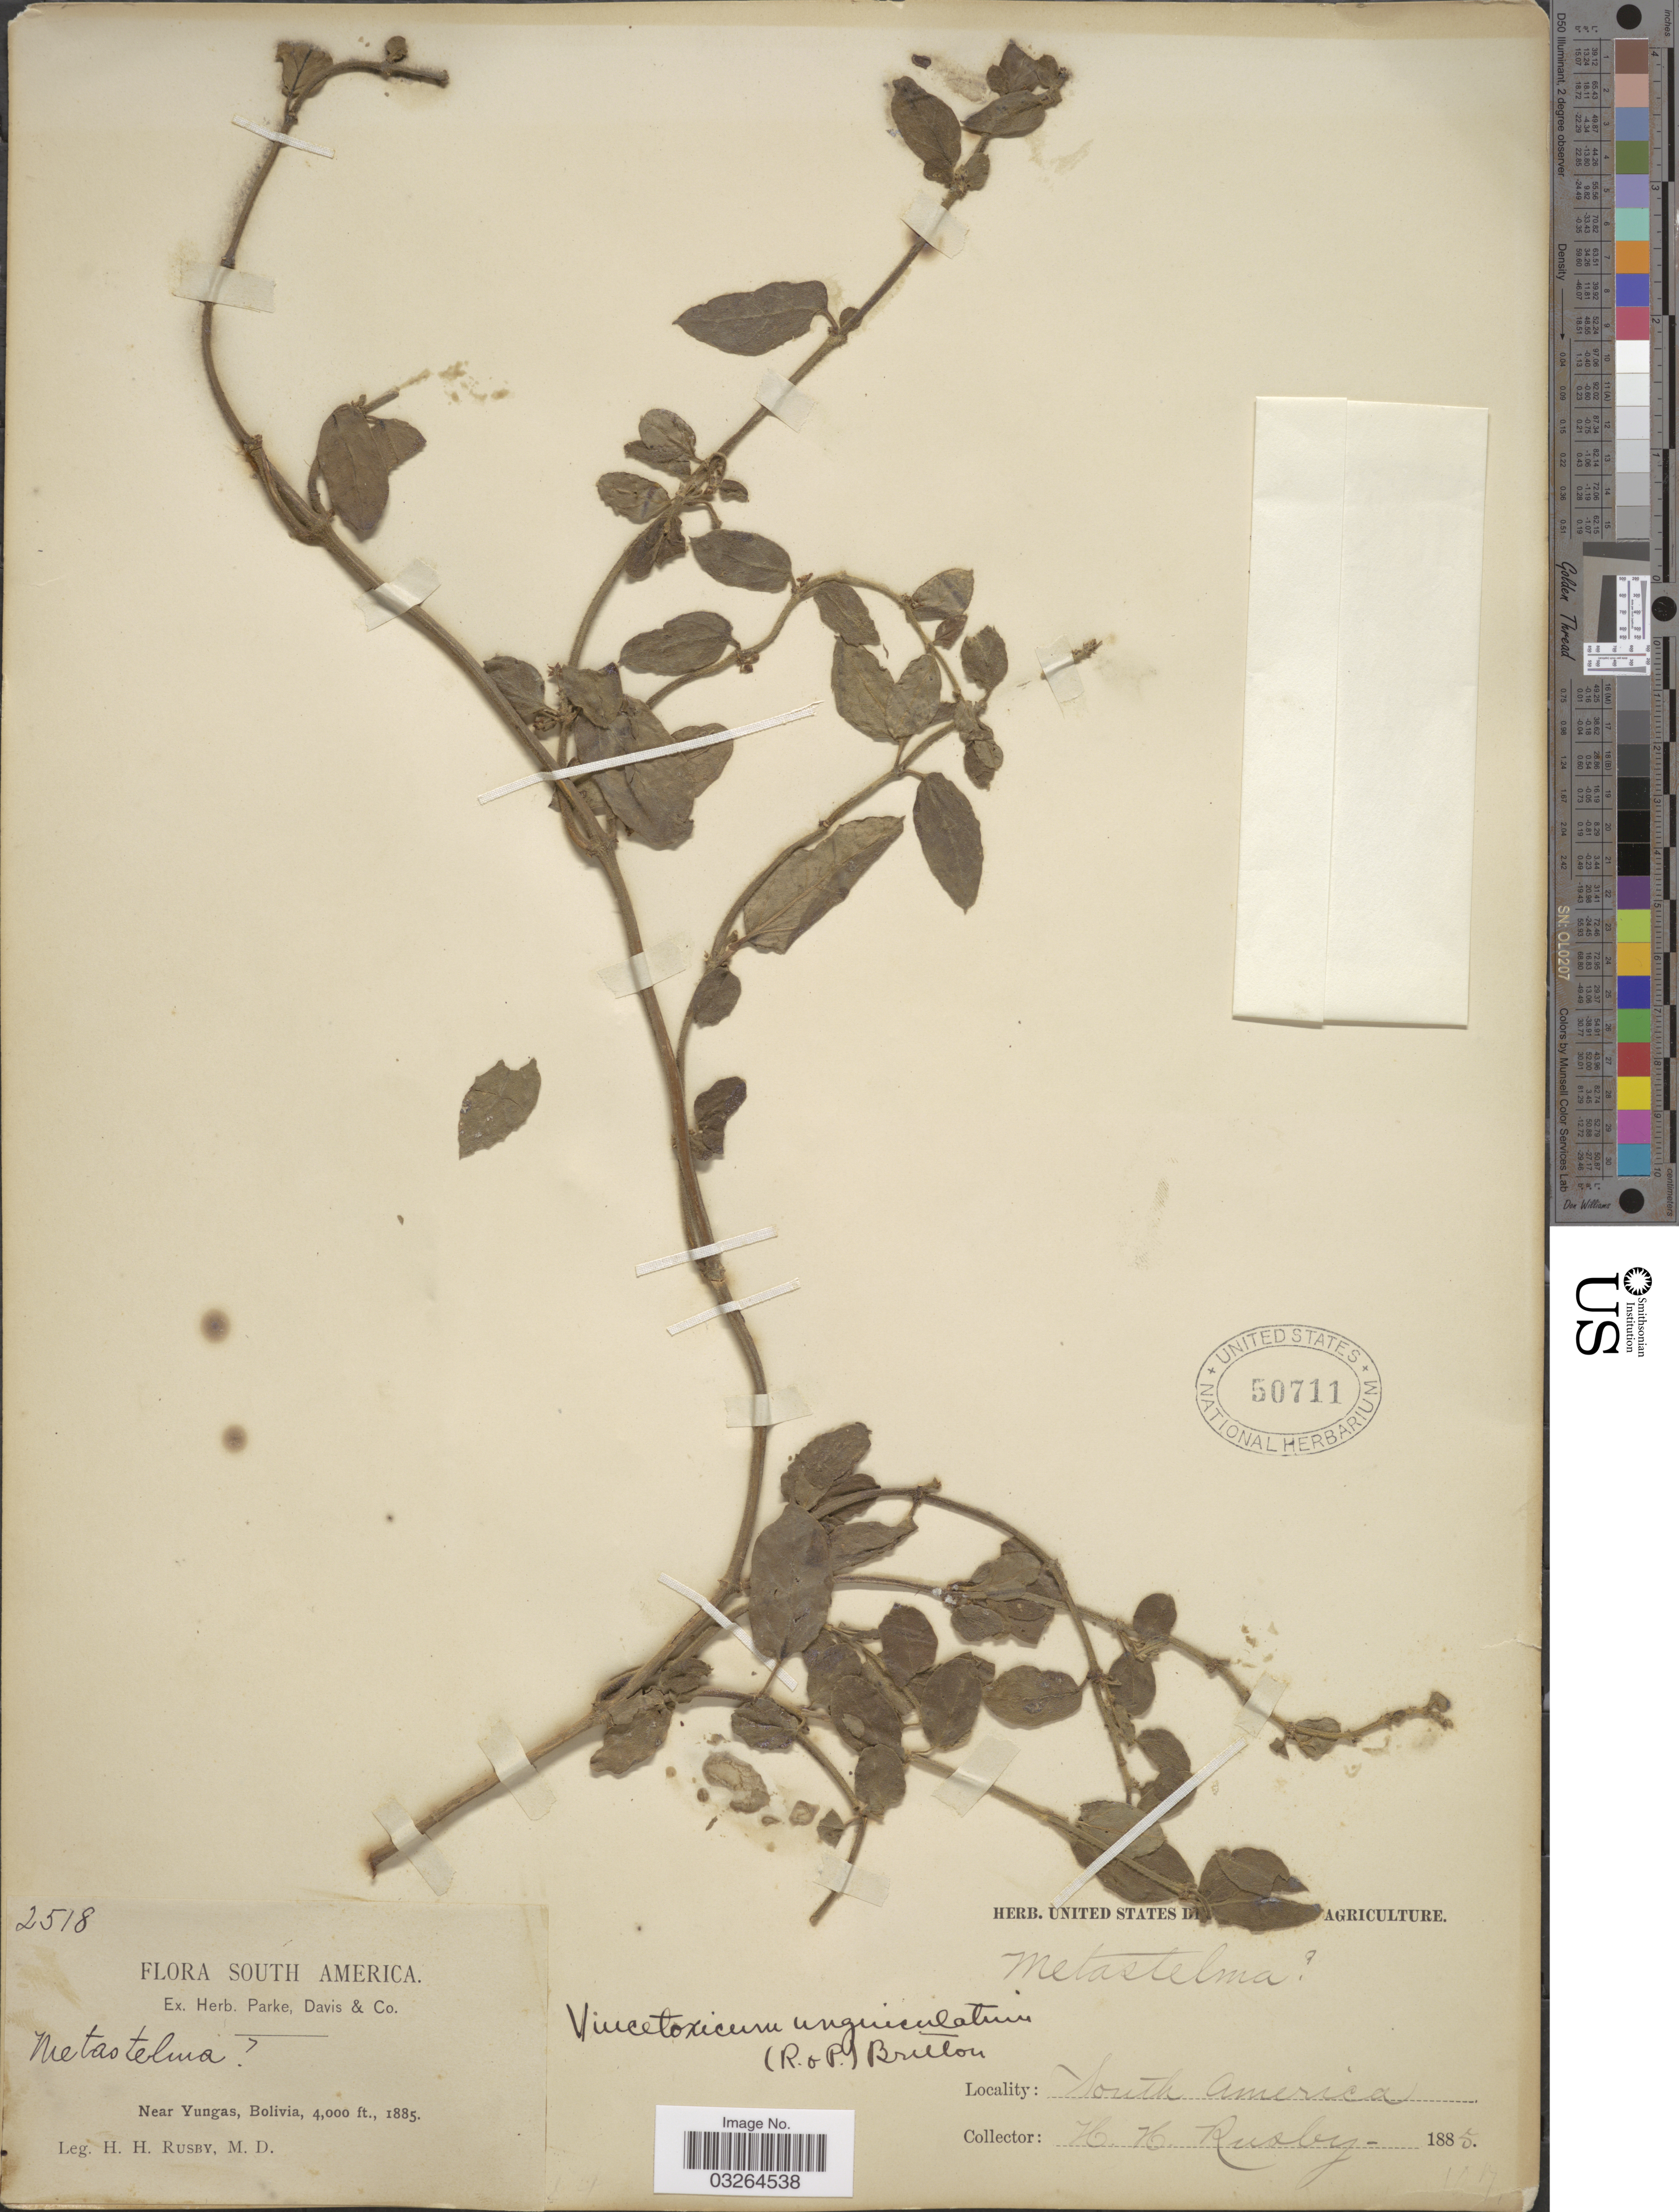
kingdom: Plantae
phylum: Tracheophyta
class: Magnoliopsida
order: Gentianales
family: Apocynaceae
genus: Cynanchum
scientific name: Cynanchum unguiculatum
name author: (Britton) Markgr.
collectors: H. H. Rusby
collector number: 2518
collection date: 1885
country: Bolivia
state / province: La Paz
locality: Near Yungas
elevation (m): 1219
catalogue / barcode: US 50711